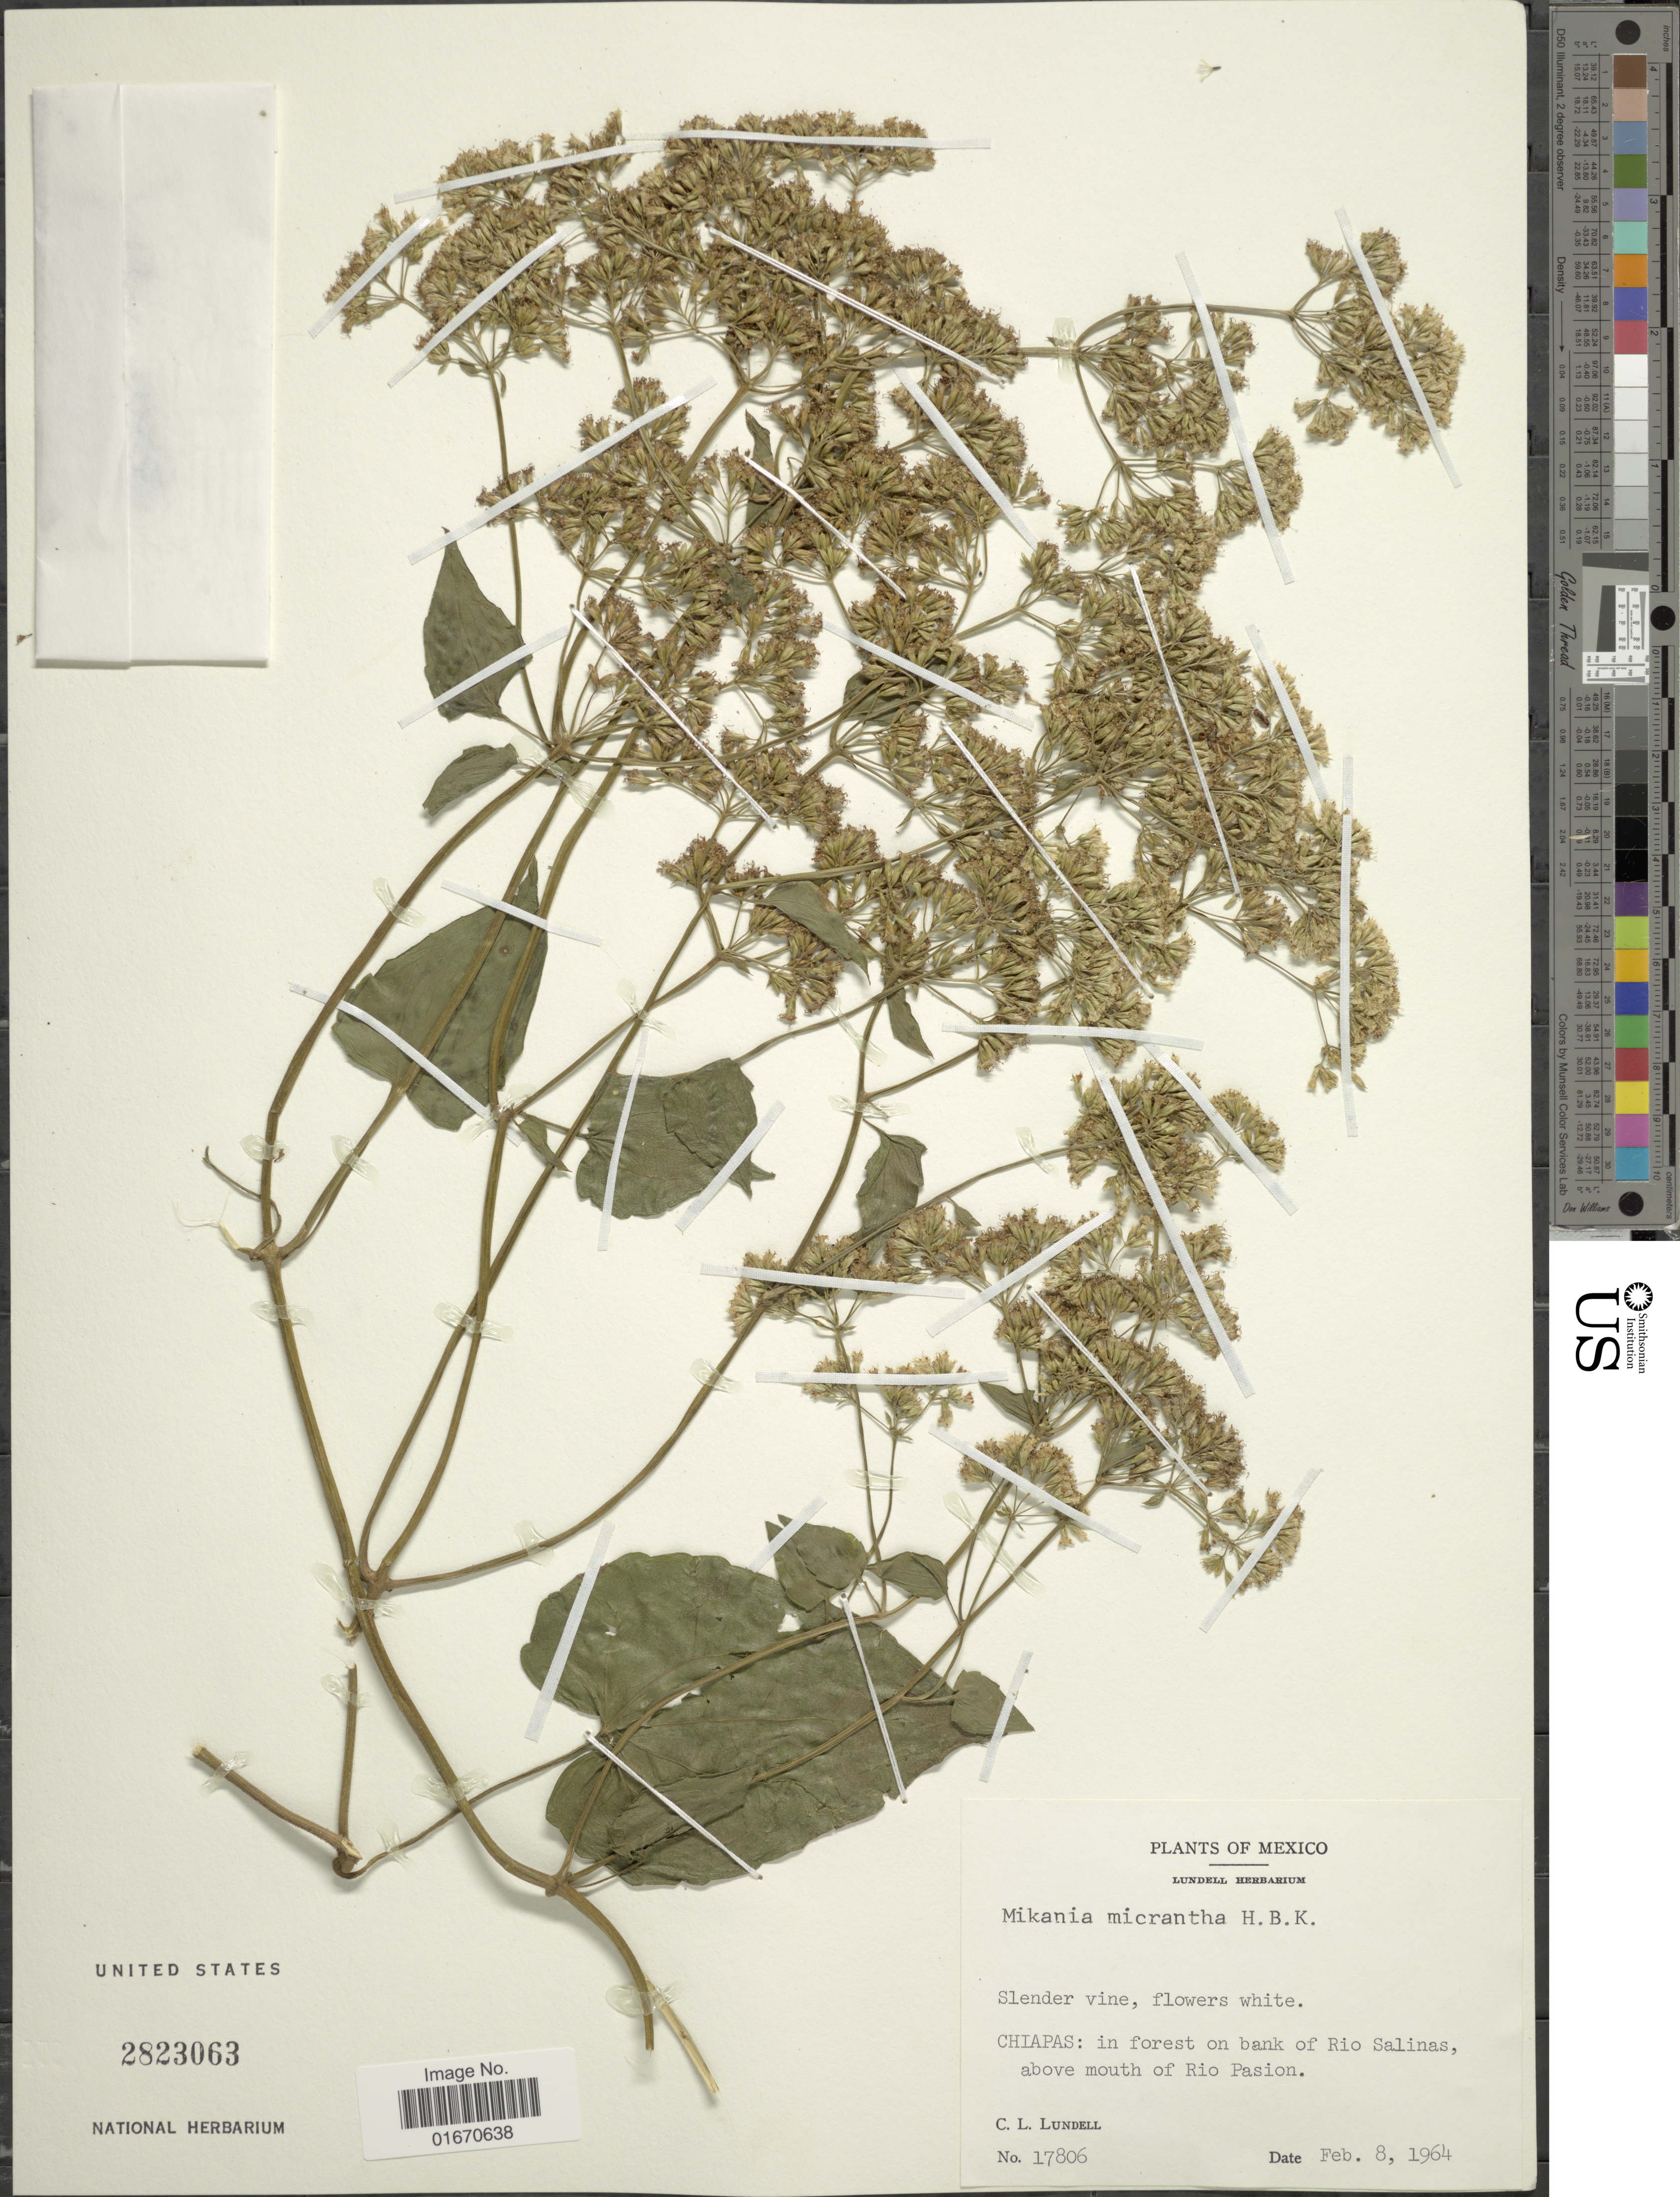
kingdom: Plantae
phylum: Tracheophyta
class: Magnoliopsida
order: Asterales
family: Asteraceae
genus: Mikania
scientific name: Mikania micrantha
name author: Kunth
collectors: C. L. Lundell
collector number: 17806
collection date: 1964-02-08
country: Mexico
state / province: Chiapas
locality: On bank of Rio Salinas, above mouth of Rio Pasion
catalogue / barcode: US 2823063